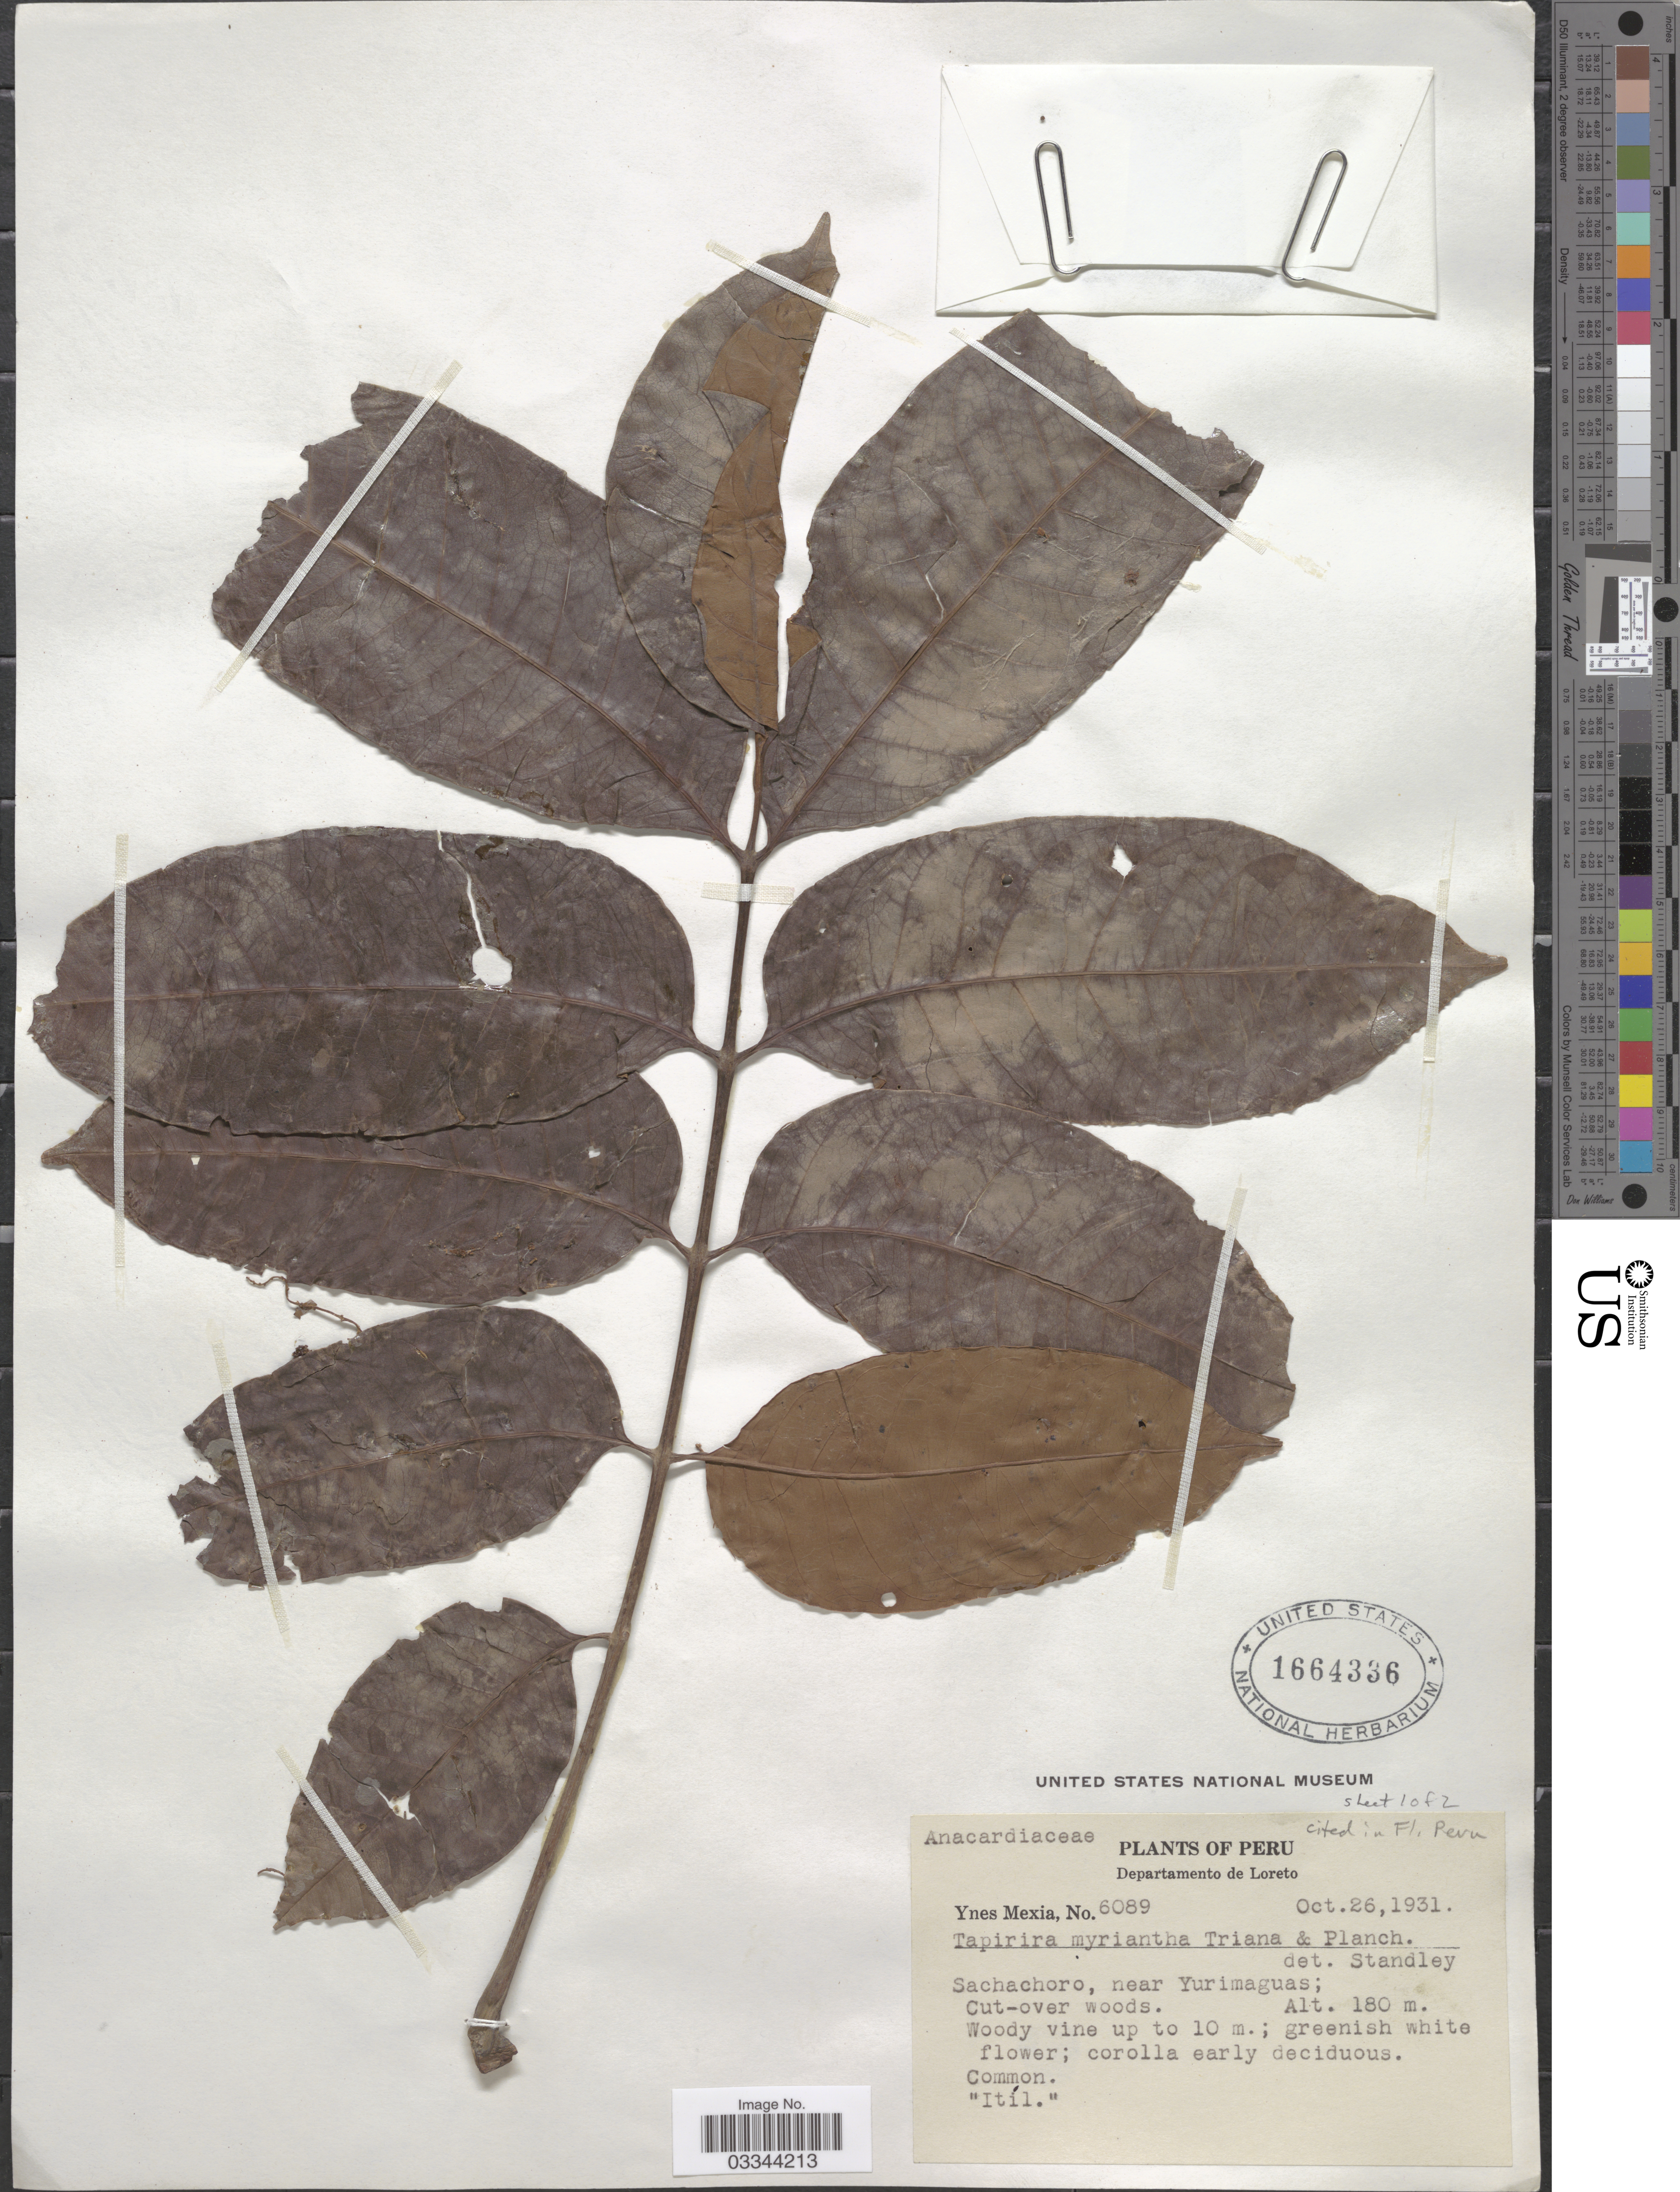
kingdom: Plantae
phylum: Tracheophyta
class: Magnoliopsida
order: Sapindales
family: Anacardiaceae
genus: Tapirira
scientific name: Tapirira myriantha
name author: Triana & Planch.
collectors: Y. Mexia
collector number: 6089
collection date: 1931-10-26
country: Peru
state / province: Loreto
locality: Departamento de Loreto. Sachachoro, near Yurimaguas.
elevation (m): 180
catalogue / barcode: US 1664336